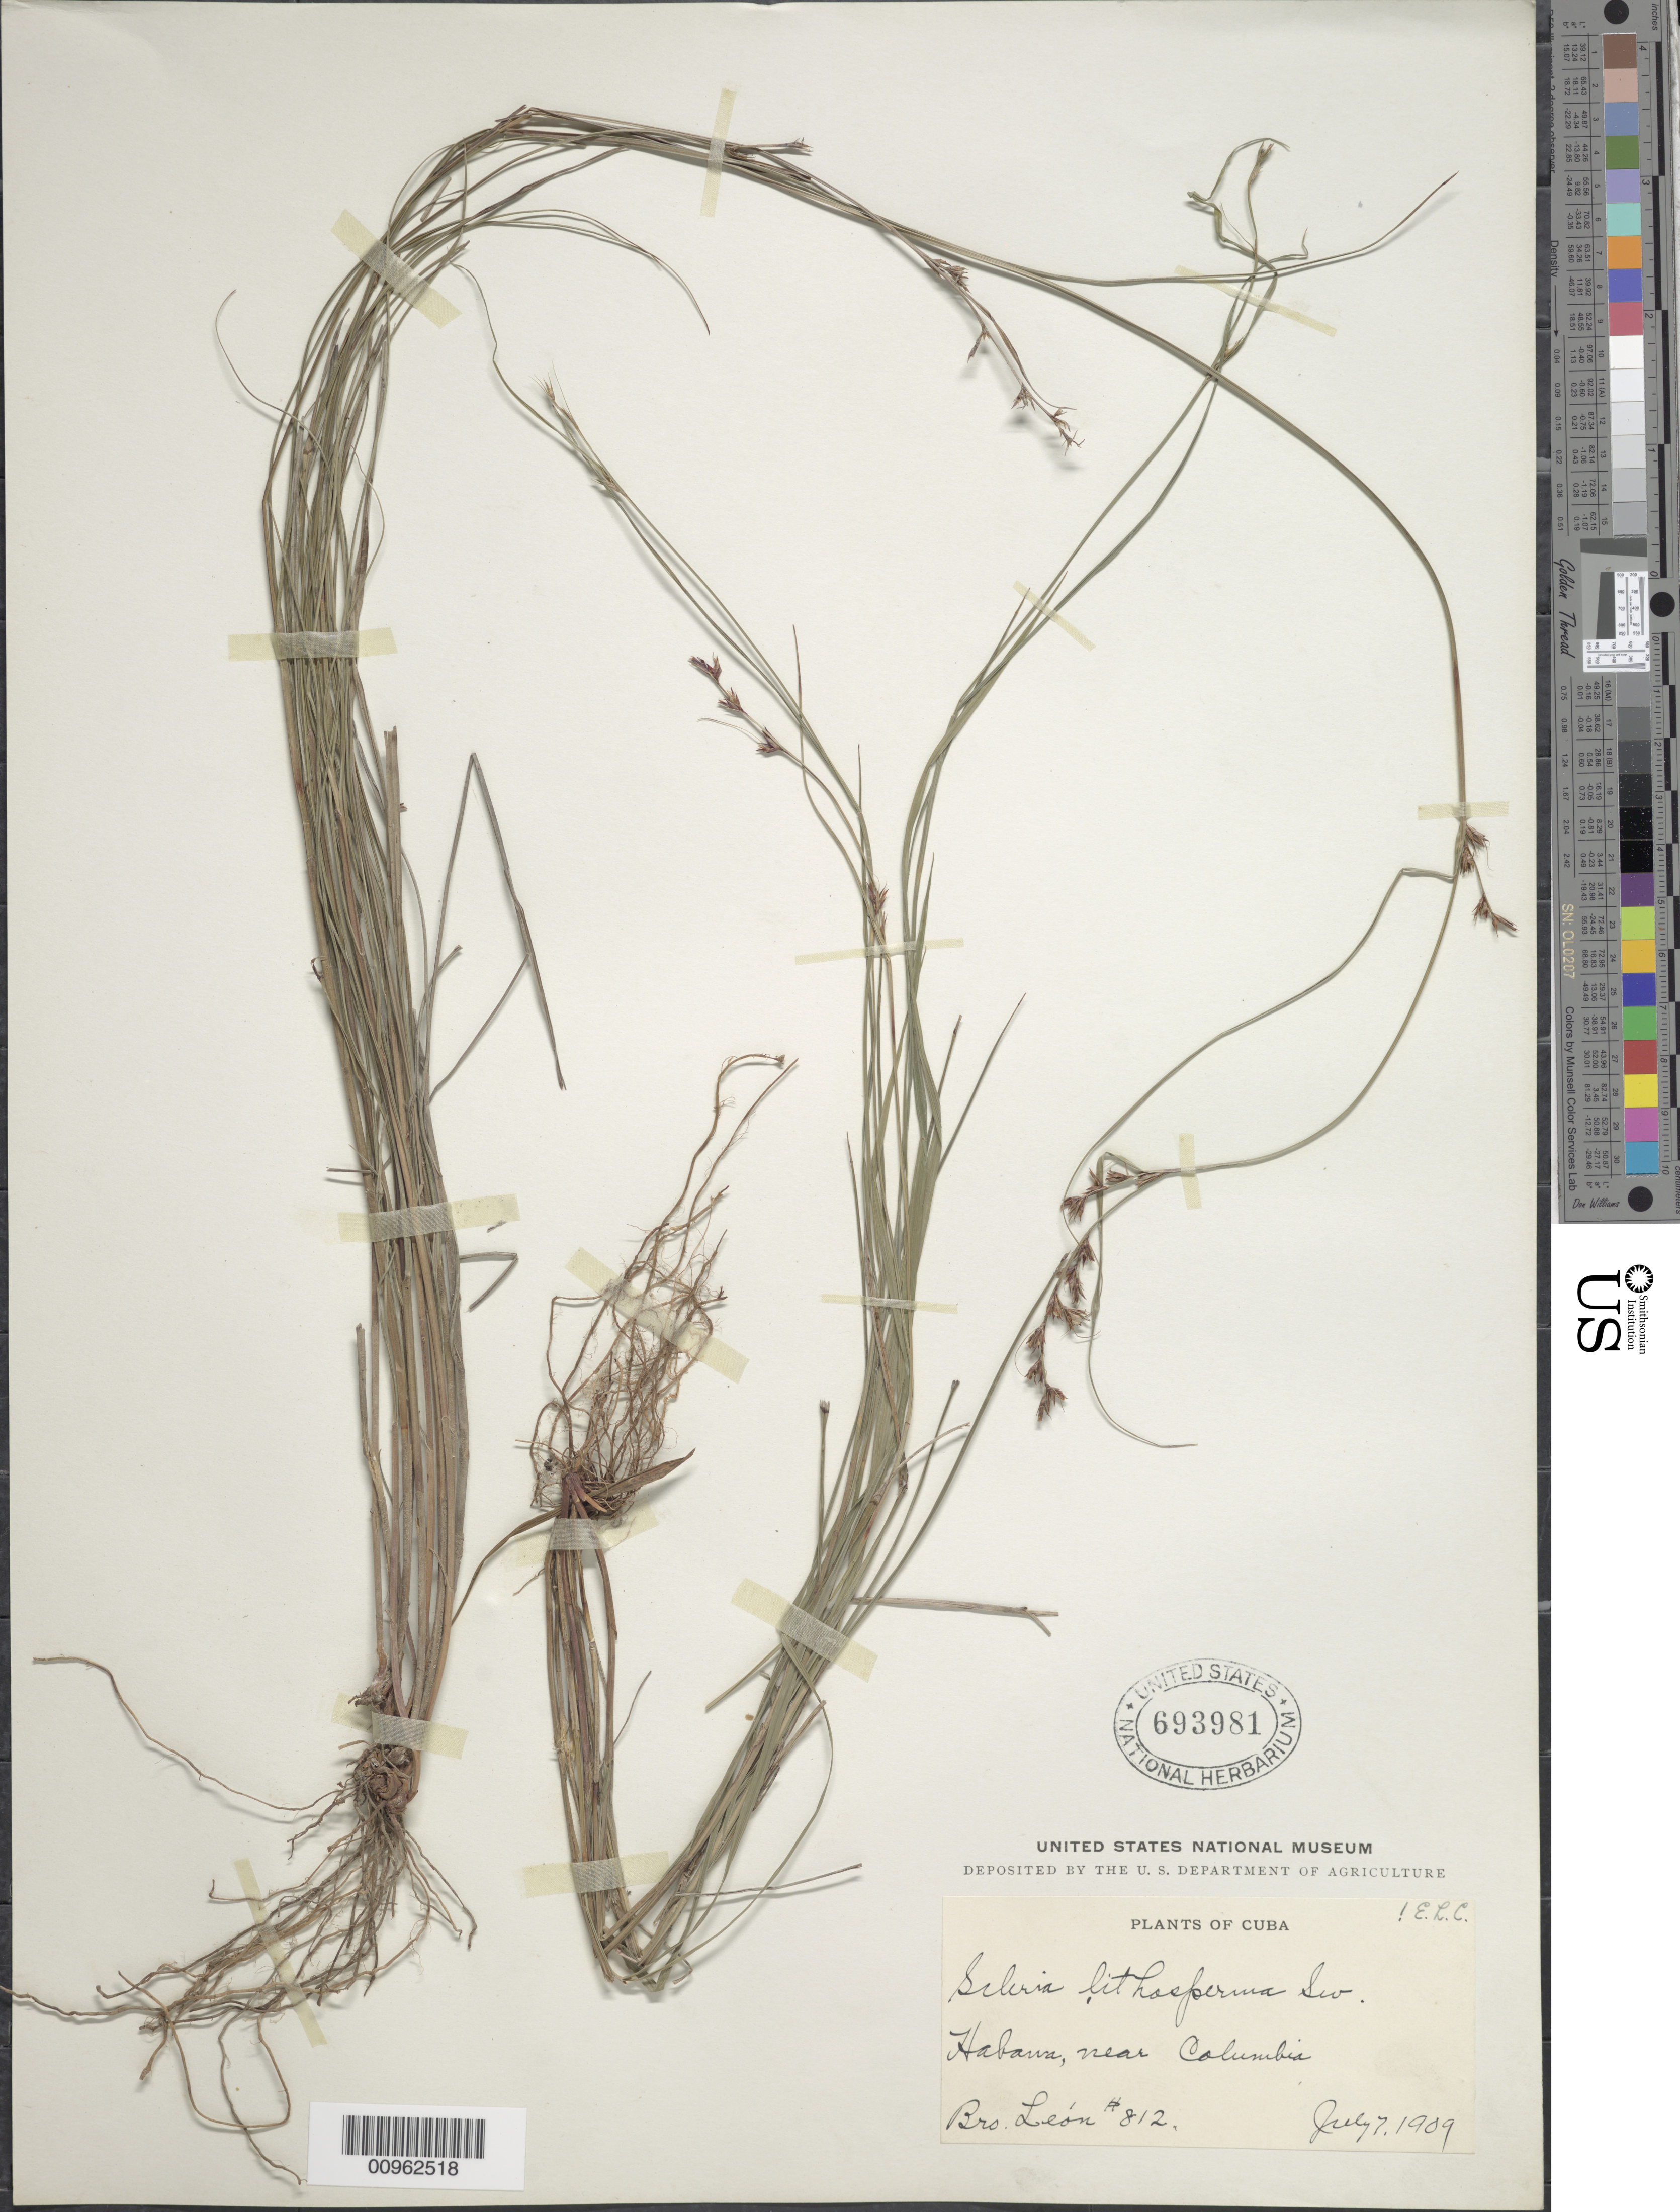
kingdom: Plantae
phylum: Tracheophyta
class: Liliopsida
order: Poales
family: Cyperaceae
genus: Scleria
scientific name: Scleria lithosperma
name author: (L.) Sw.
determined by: Core, E. L.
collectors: Bro. León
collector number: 812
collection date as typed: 07 Jul 1909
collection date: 1909-07-07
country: Cuba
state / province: La Habana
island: Cuba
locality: Near Columbia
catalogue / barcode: US 693981